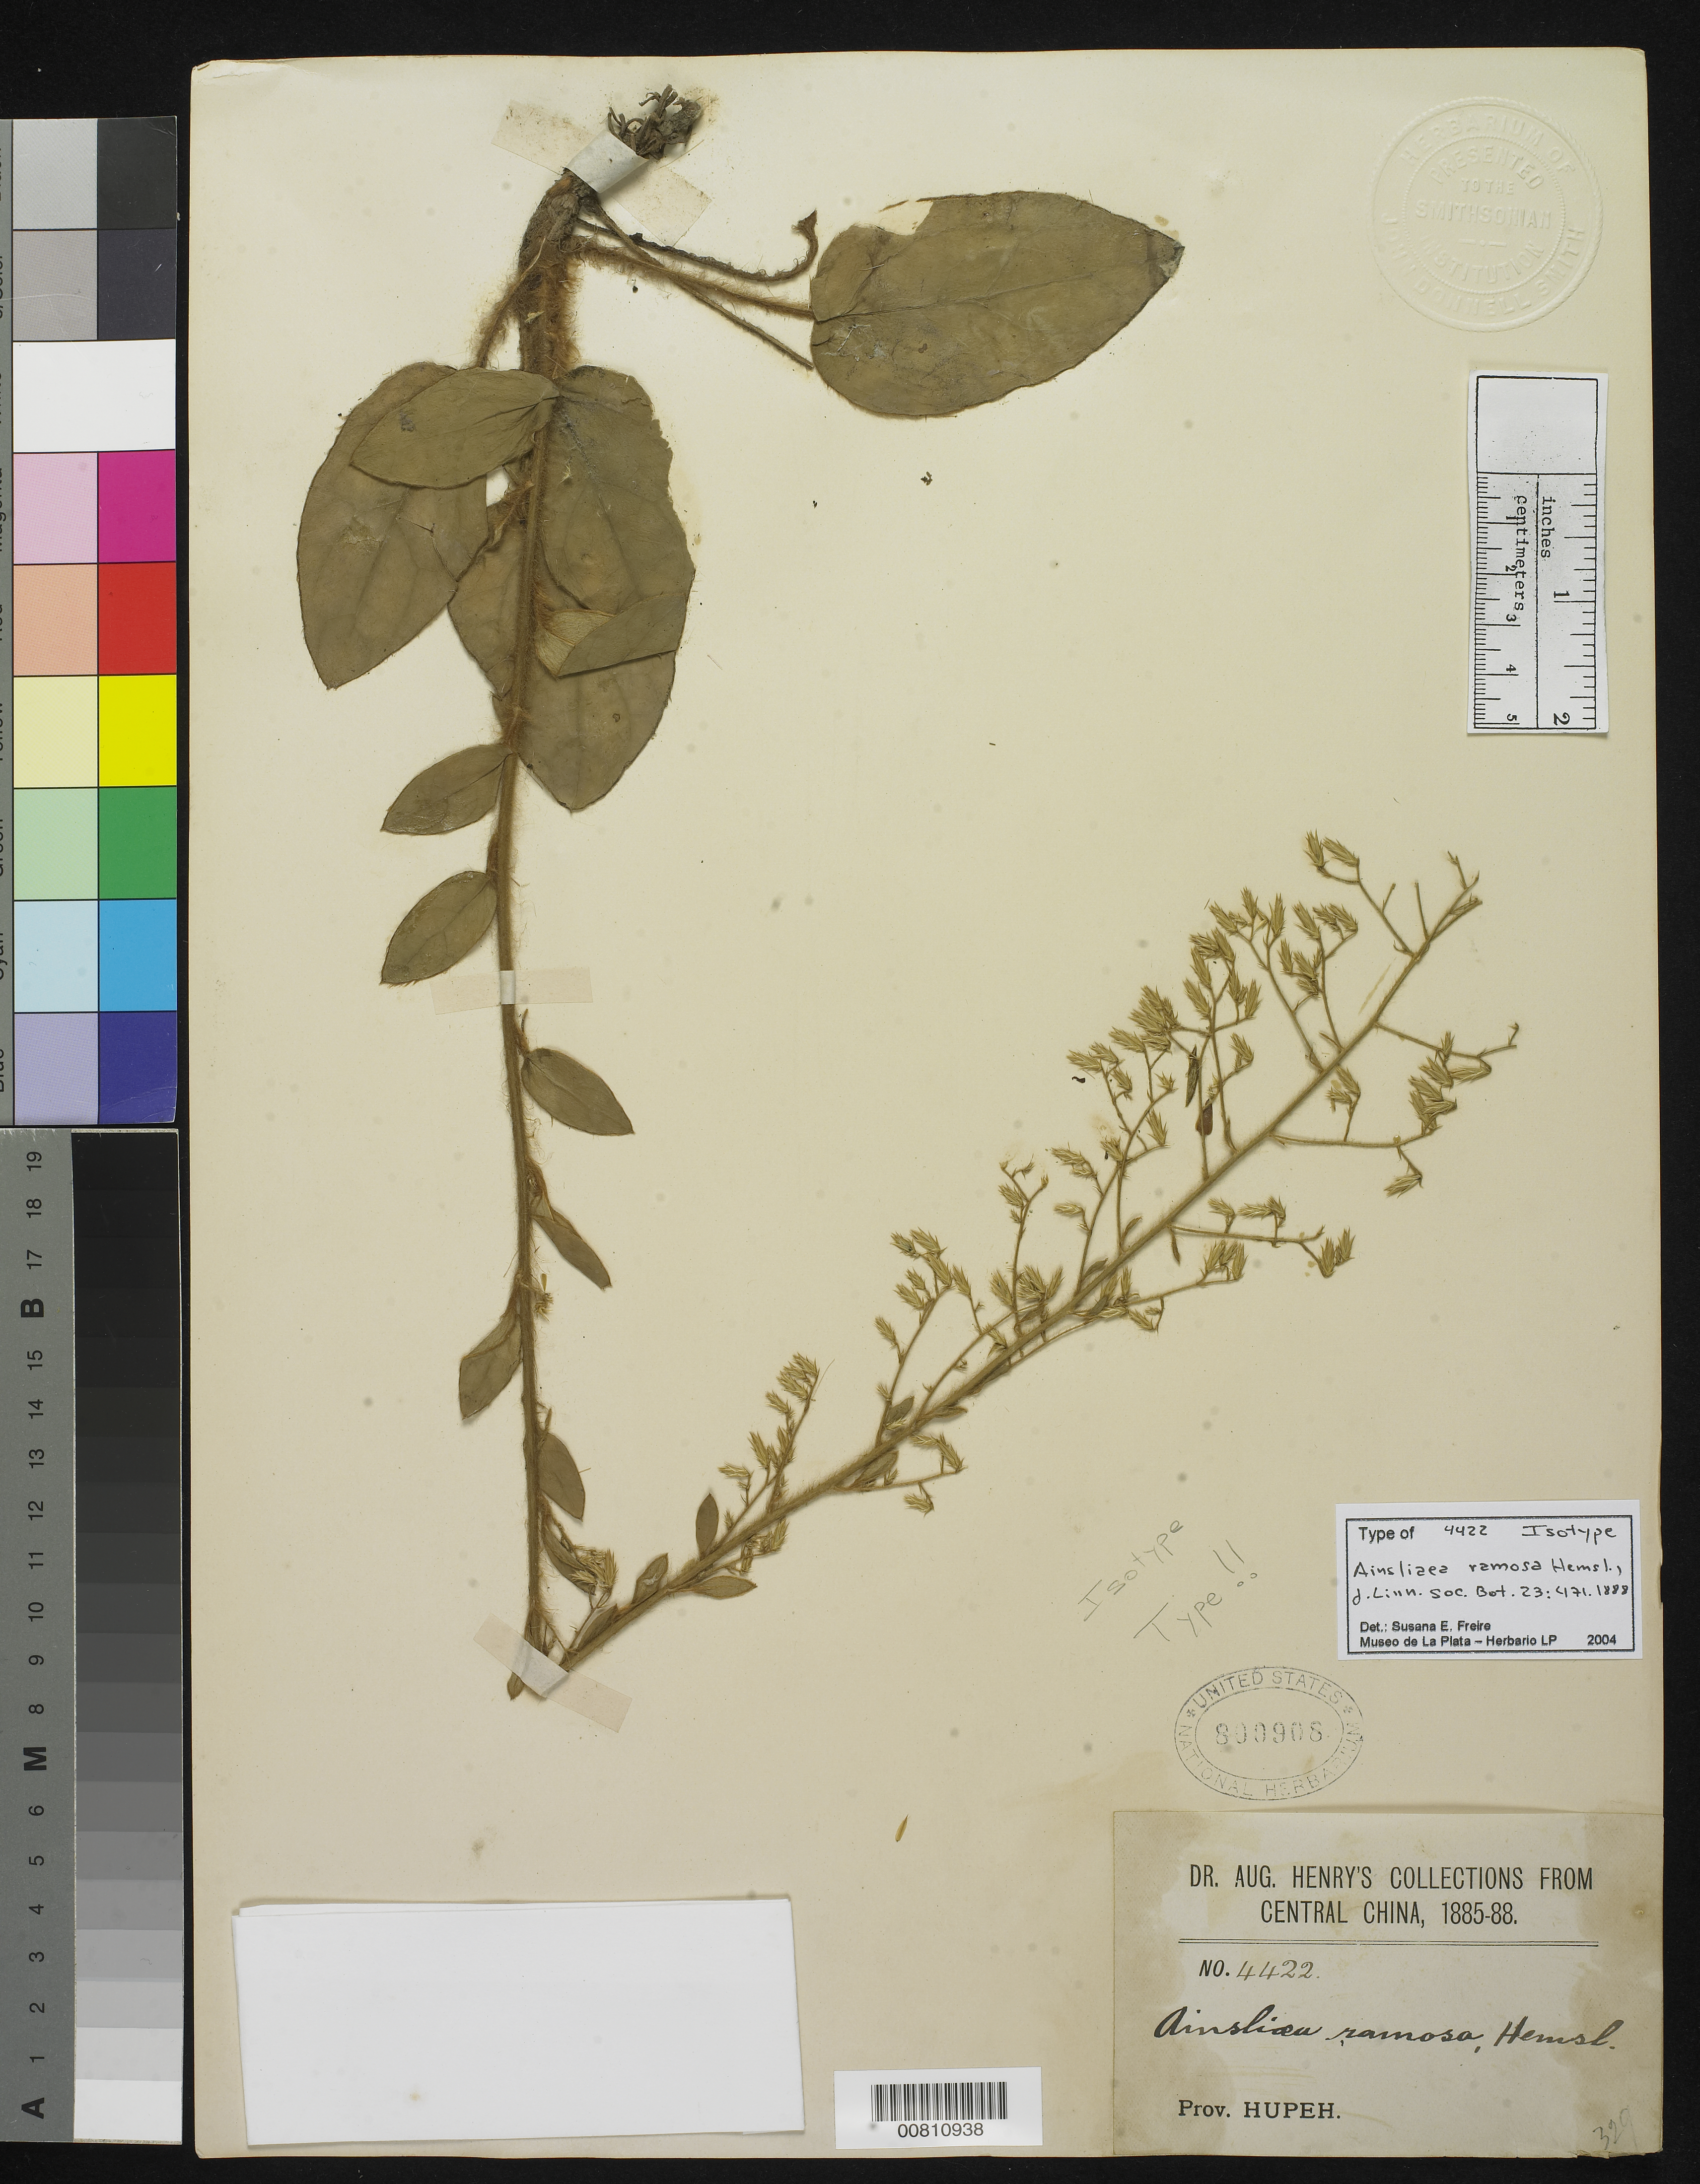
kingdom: Plantae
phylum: Tracheophyta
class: Magnoliopsida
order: Asterales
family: Asteraceae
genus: Ainsliaea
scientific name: Ainsliaea ramosa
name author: Hemsl.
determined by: Freire, S. E., (LP), Museo de La Plata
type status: Isotype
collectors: A. Henry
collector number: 4422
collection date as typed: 1885 to 1888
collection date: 1885/1888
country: China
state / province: Hubei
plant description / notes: Acc. to Tropicos holotype (K) is Henry s.n.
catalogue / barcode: US 800908